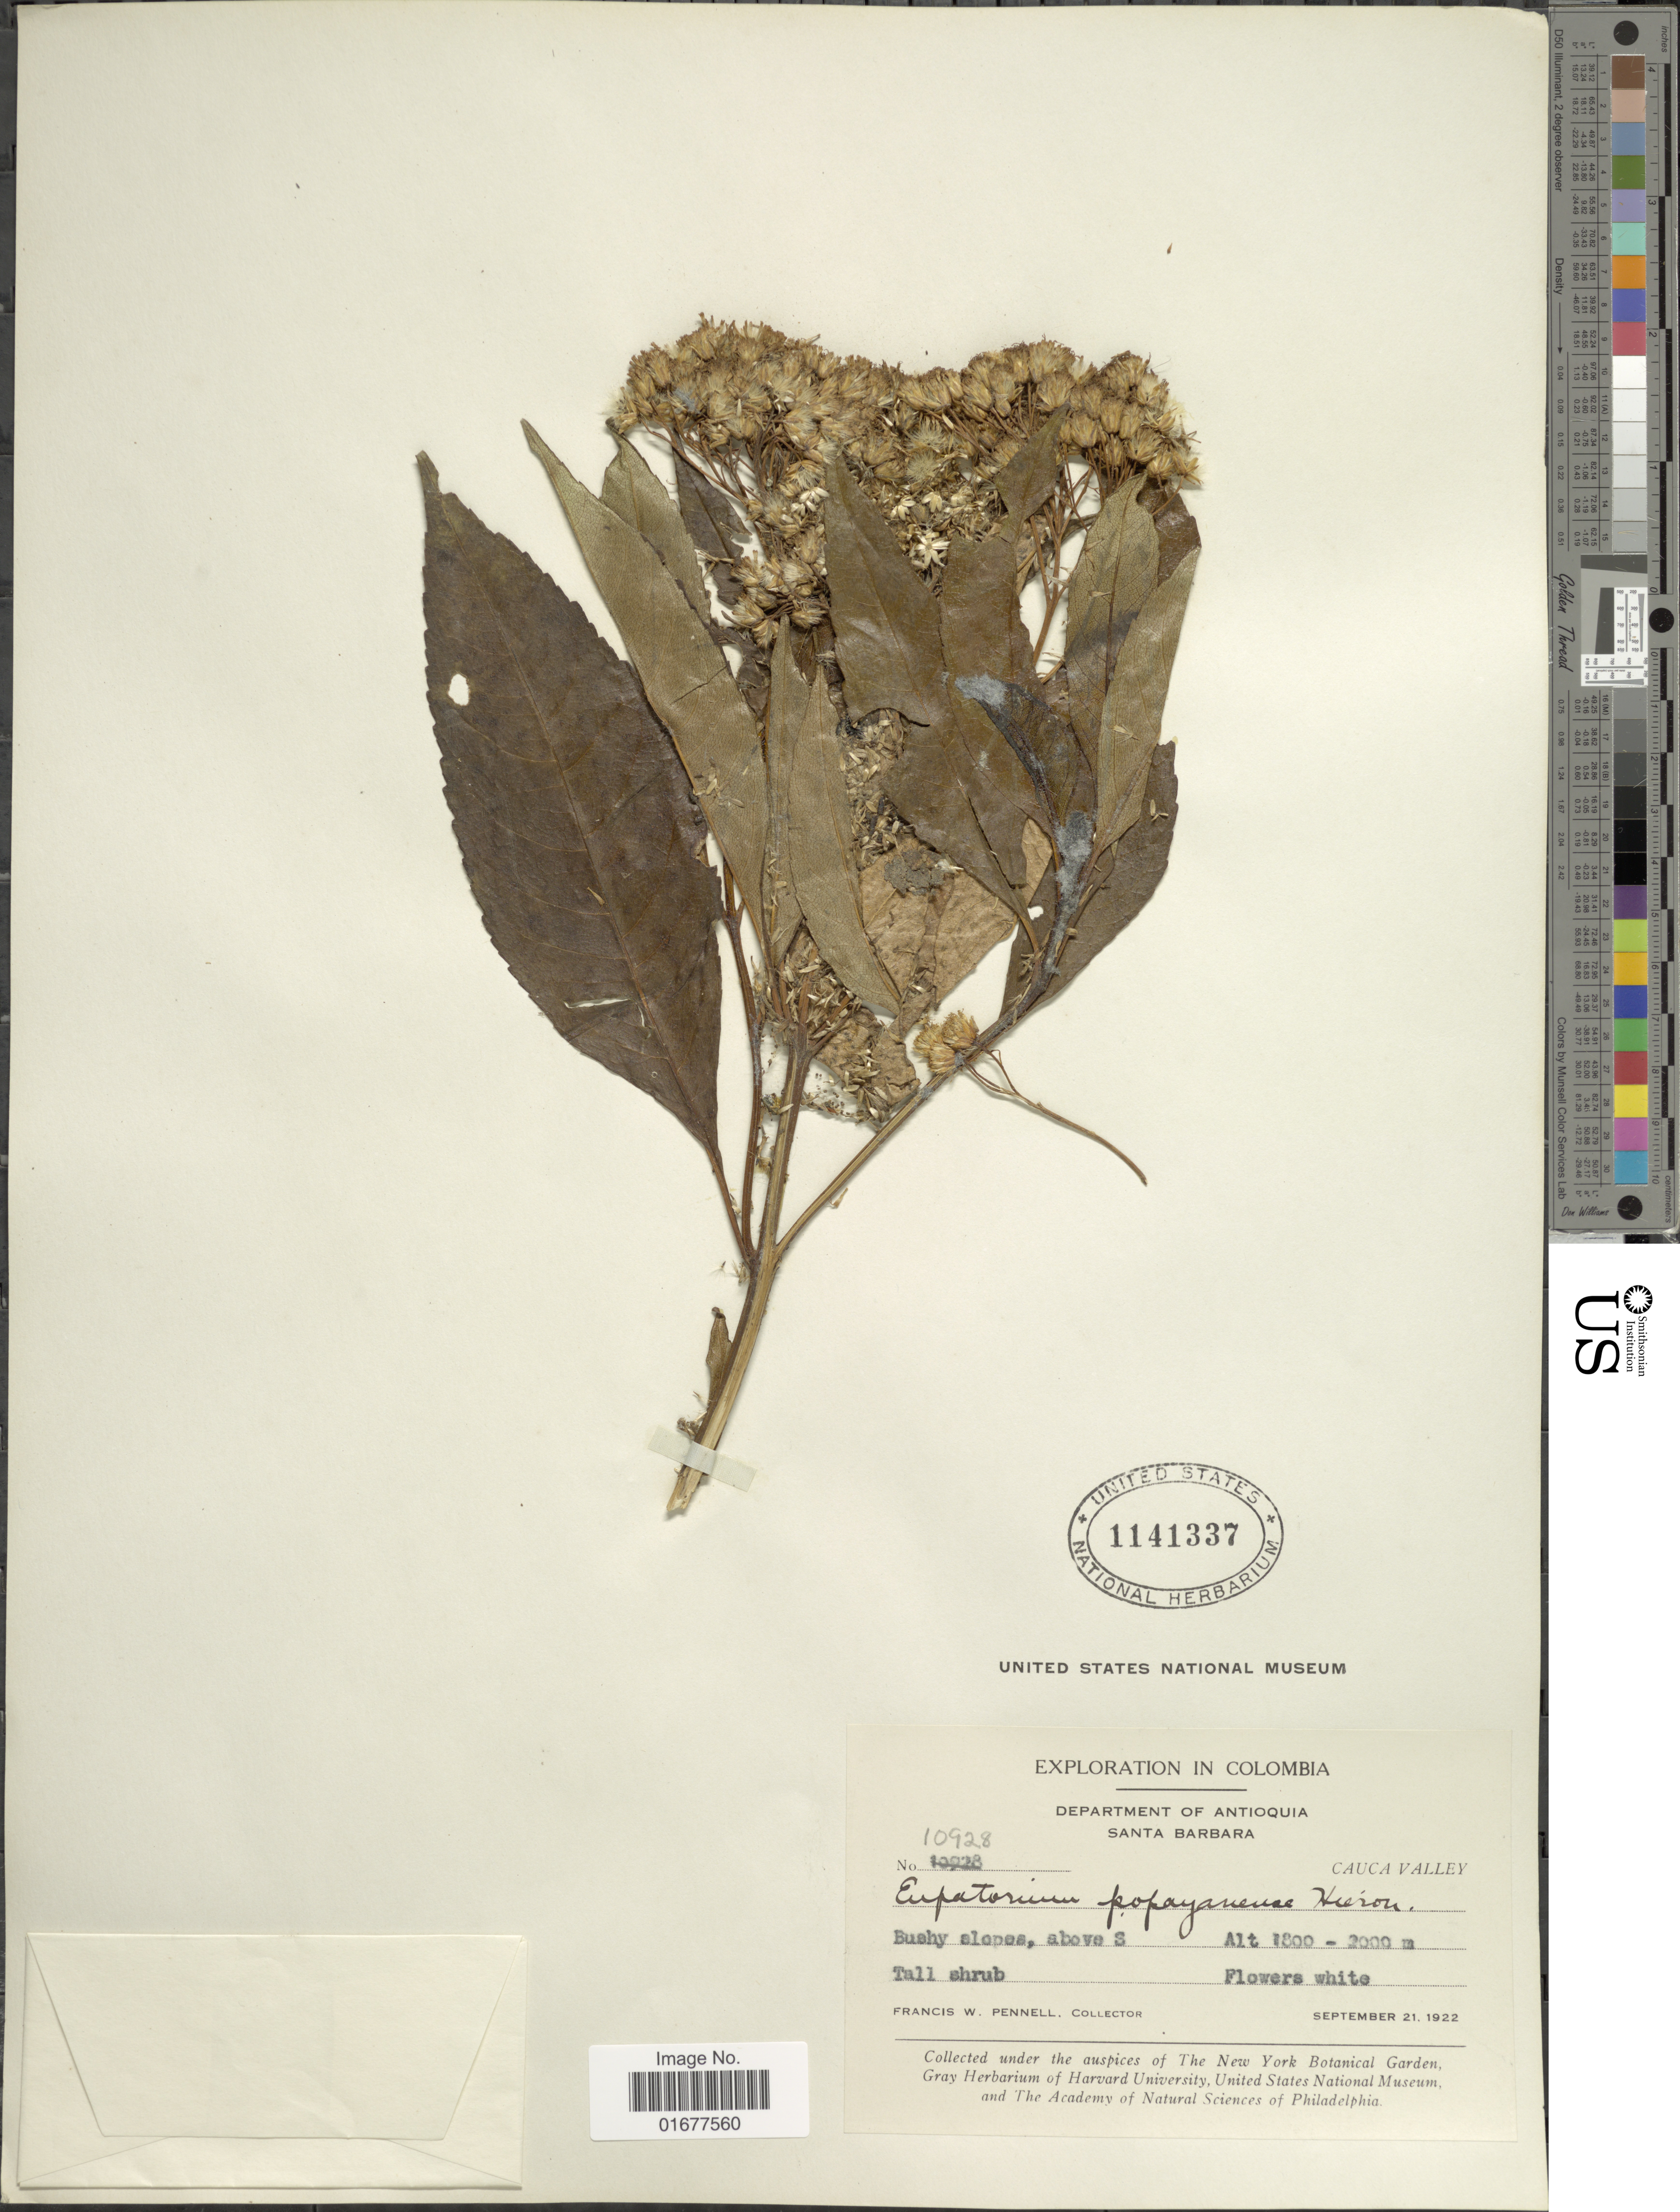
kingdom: Plantae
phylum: Tracheophyta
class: Magnoliopsida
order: Asterales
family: Asteraceae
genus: Ageratina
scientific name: Ageratina popayanensis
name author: (H. Rob.) R.M. King & H. Rob.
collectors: F. W. Pennell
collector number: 10928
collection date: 1922-09-21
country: Colombia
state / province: Antioquia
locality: Santa Barbara, Cauca Valley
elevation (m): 1800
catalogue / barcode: US 1141337